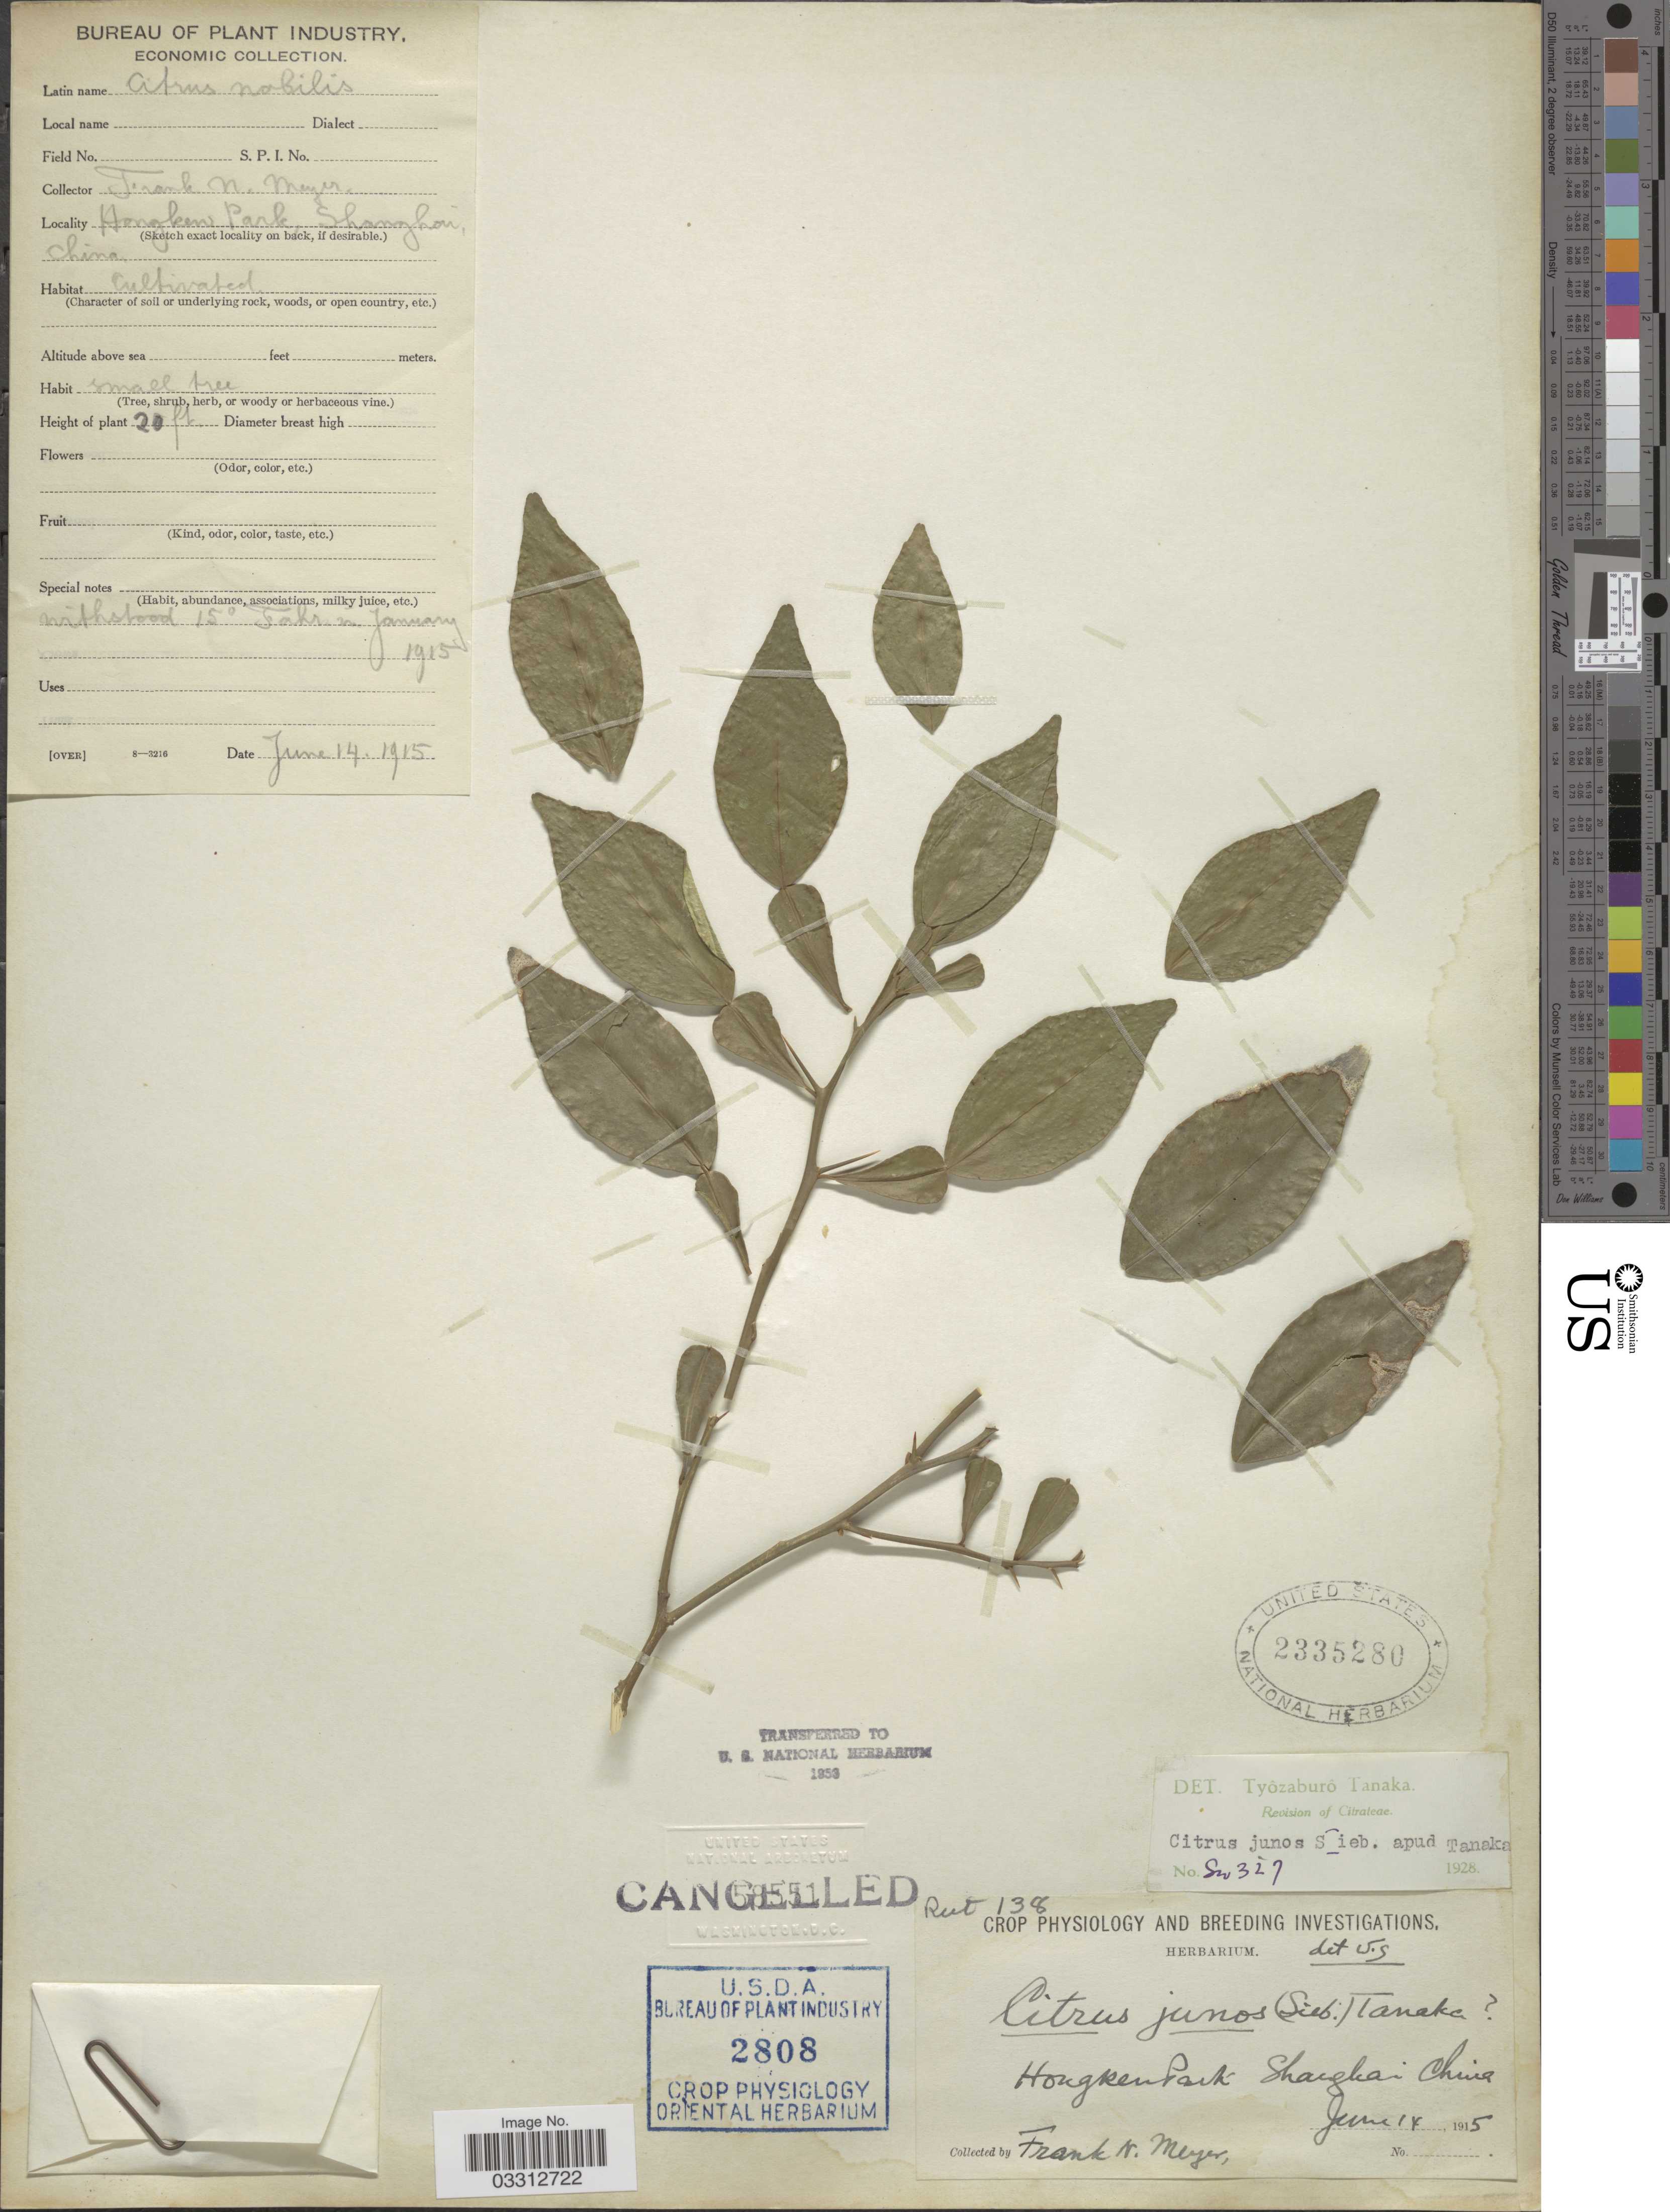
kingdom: Plantae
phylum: Tracheophyta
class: Magnoliopsida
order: Sapindales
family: Rutaceae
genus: Citrus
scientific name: Citrus junos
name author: Siebold ex Tanaka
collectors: F. Meyer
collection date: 1915-06-14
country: China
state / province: Shanghai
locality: Hongken Park, Shanghai.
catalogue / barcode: US 2335280